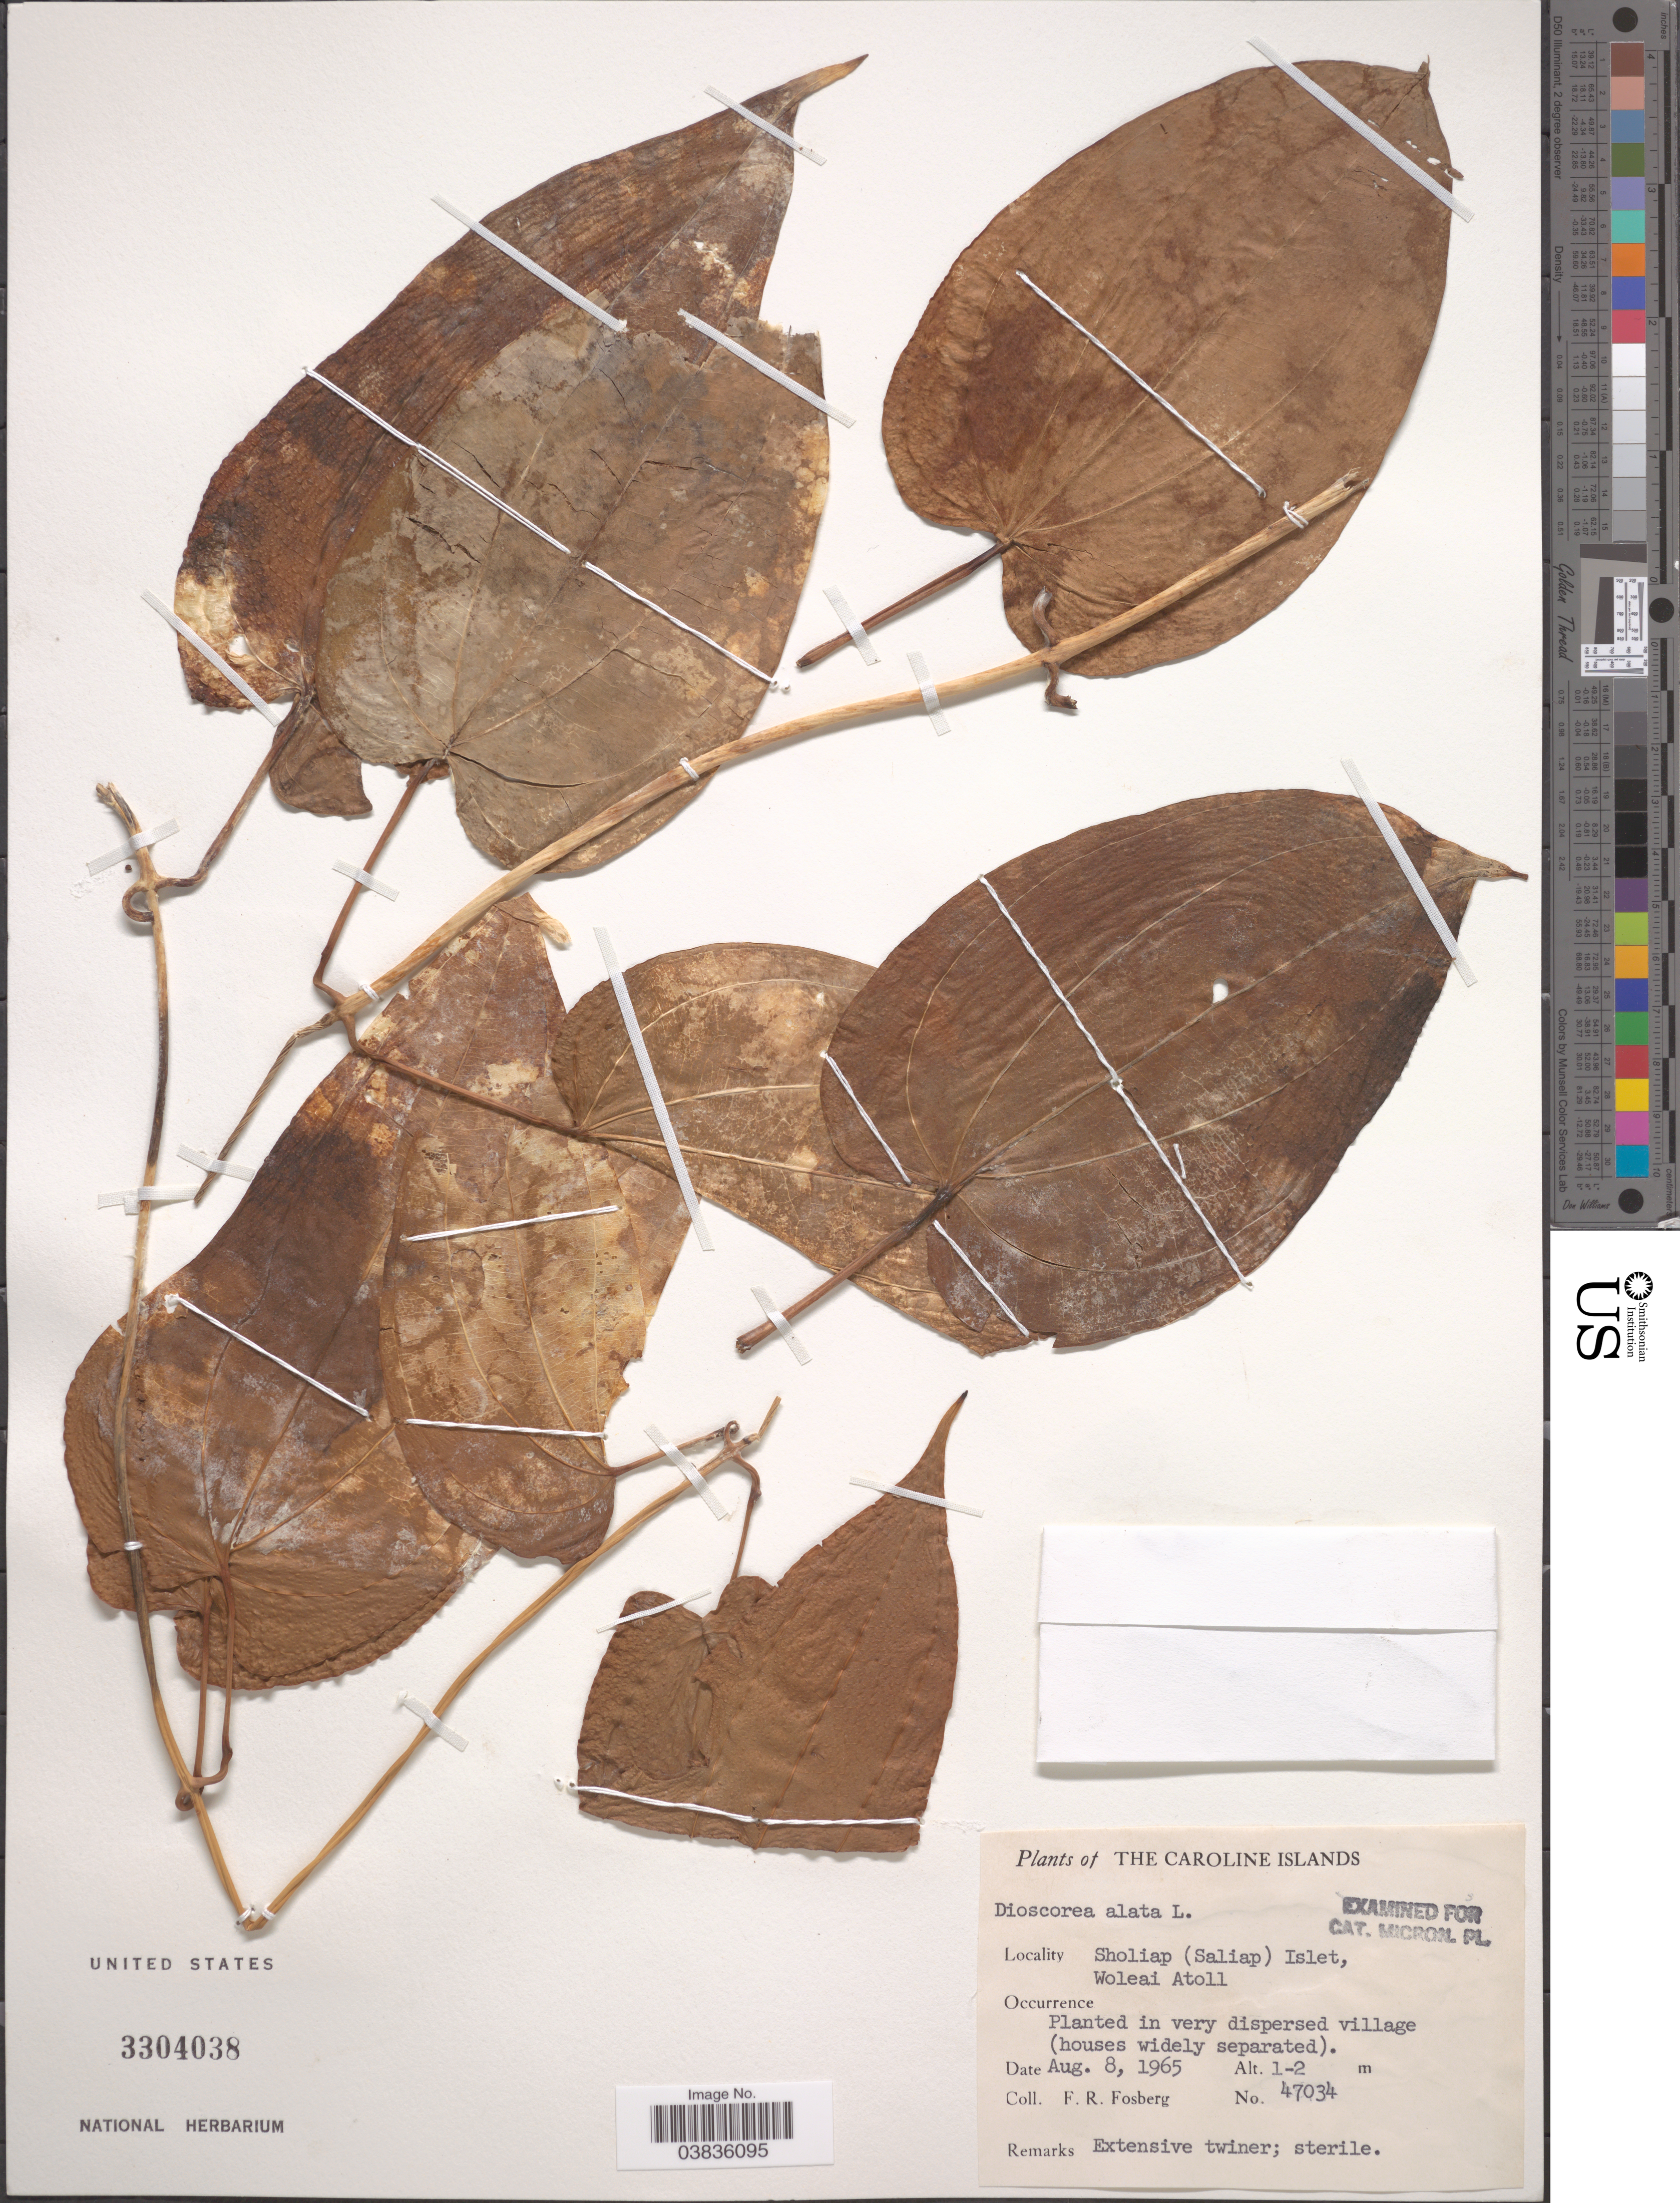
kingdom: Plantae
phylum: Tracheophyta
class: Liliopsida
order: Dioscoreales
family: Dioscoreaceae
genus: Dioscorea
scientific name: Dioscorea alata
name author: L.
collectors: F. R. Fosberg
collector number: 47034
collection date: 1965-08-08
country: Micronesia, Federated States of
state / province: Yap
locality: The Caroline Islands. Sholiap (Saliap) Islet, Woleai Atoll.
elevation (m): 1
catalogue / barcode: US 3304038